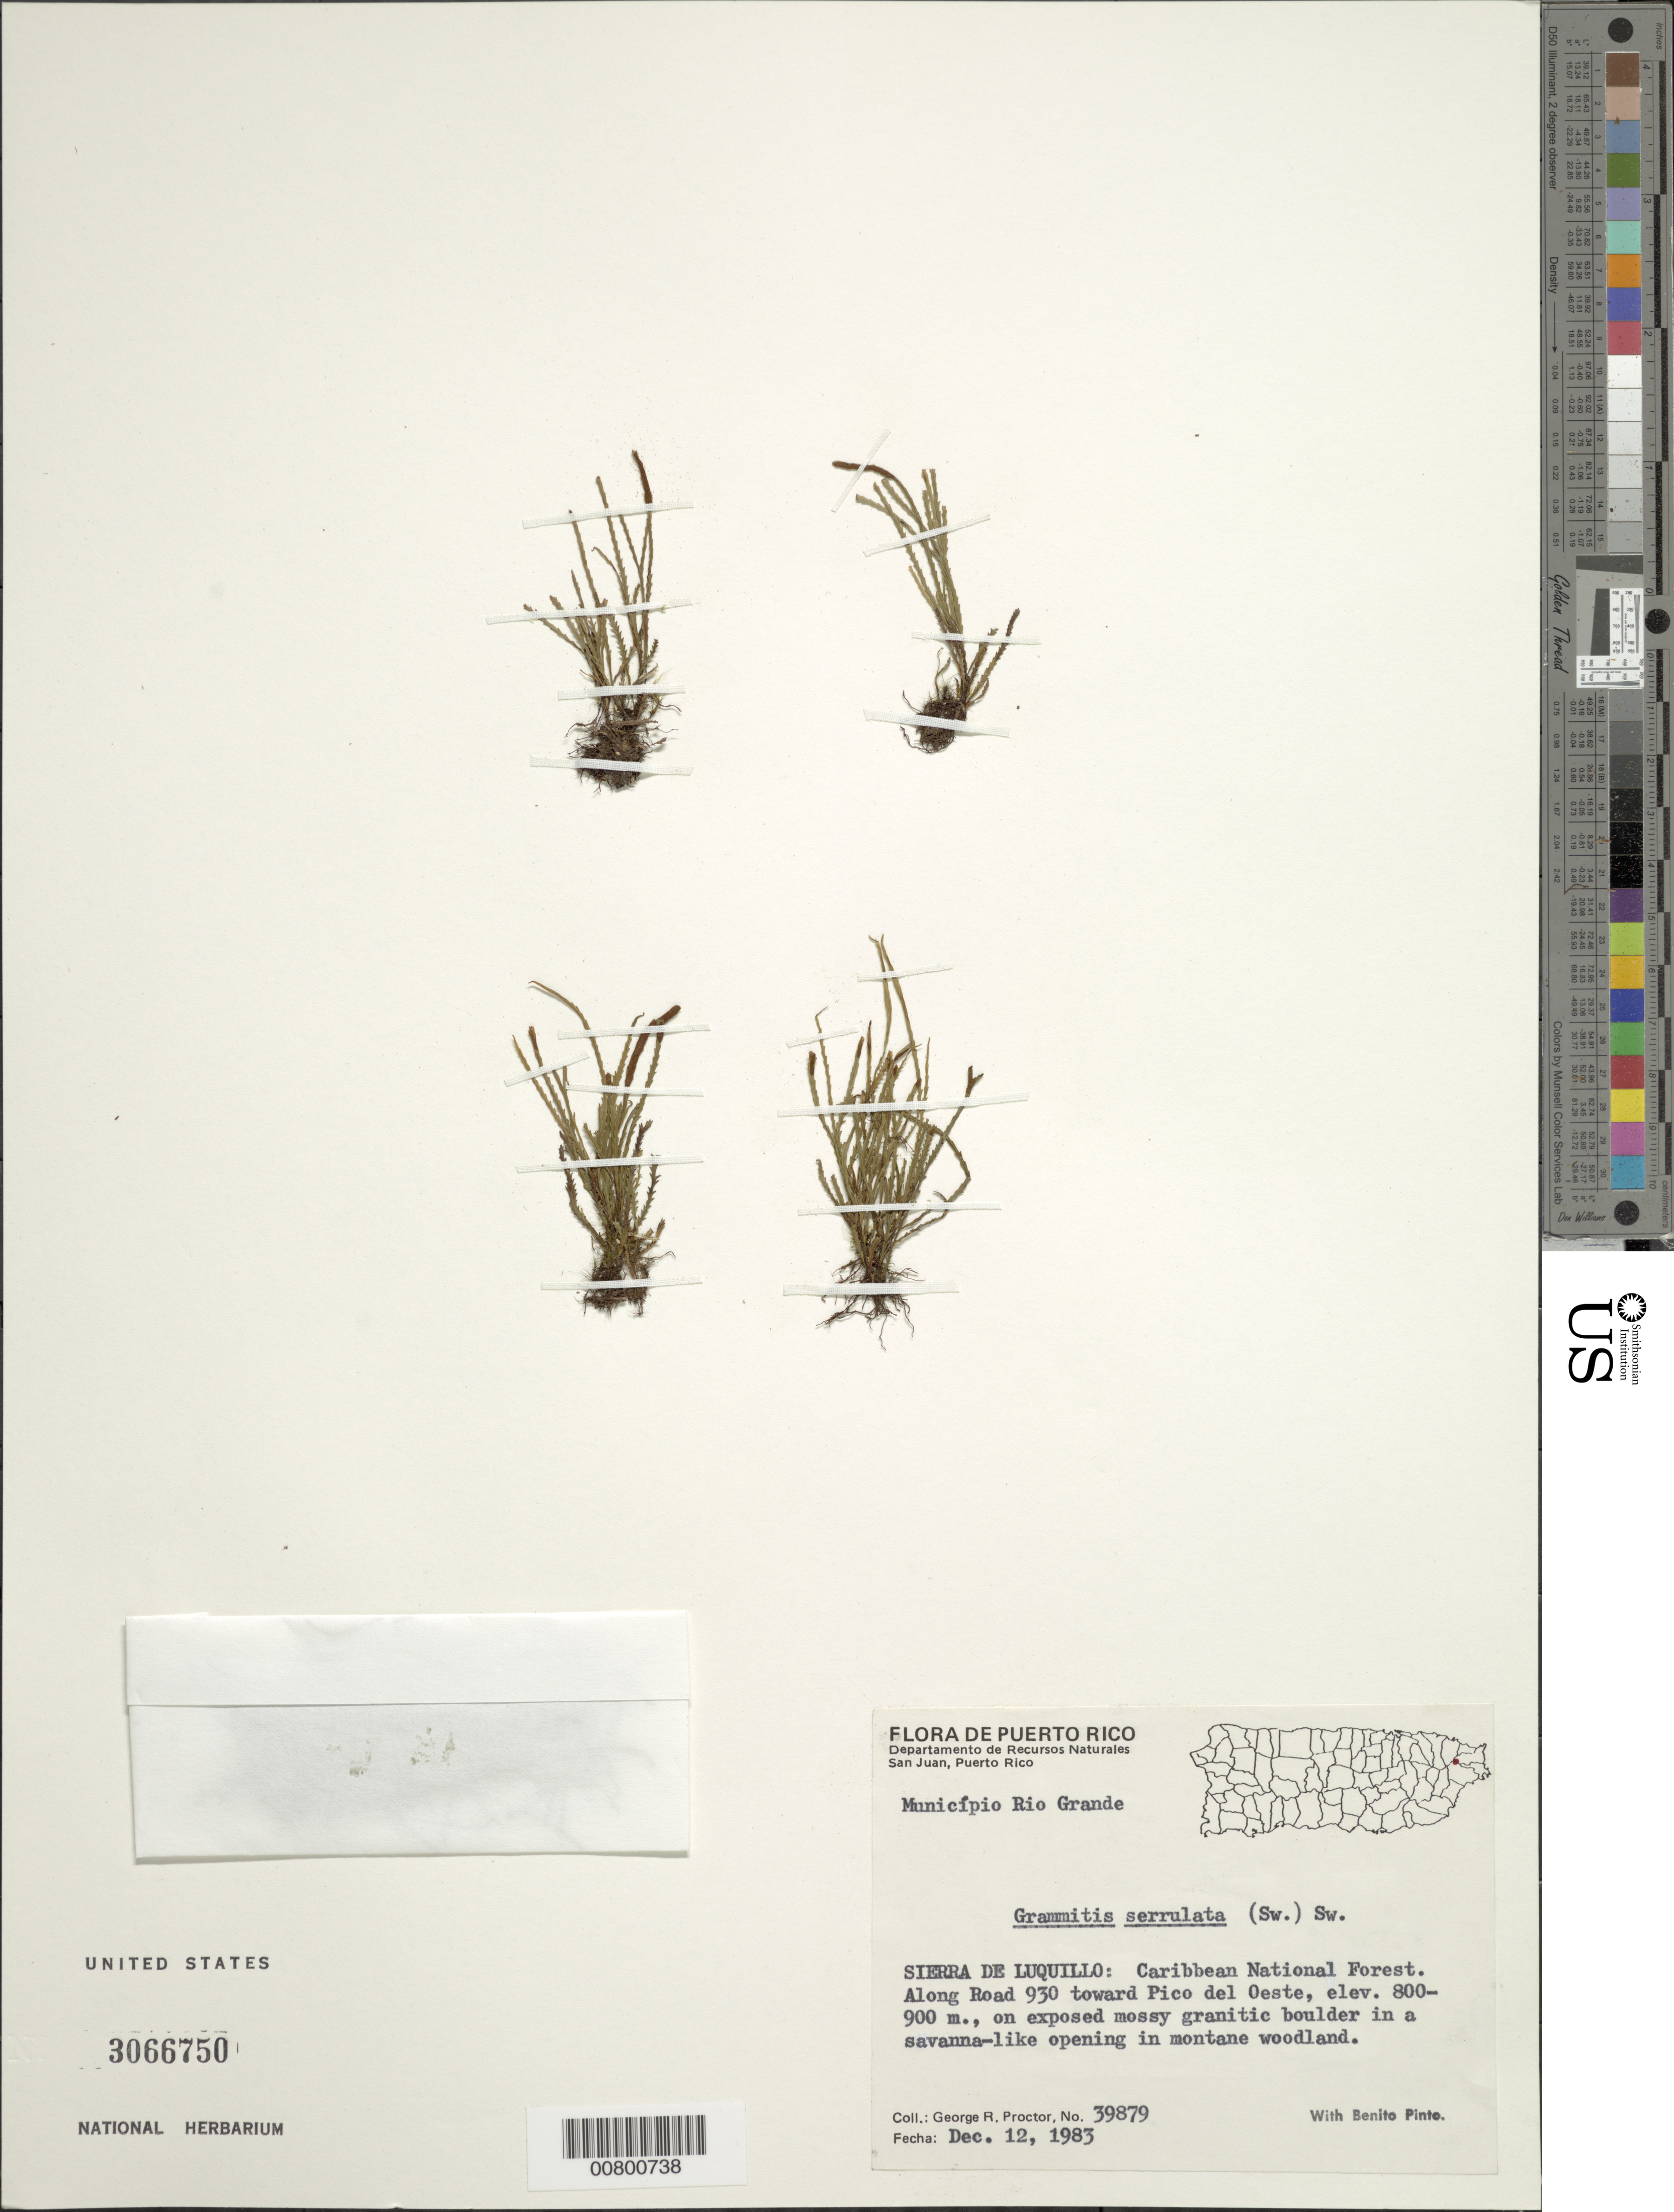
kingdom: Plantae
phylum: Tracheophyta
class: Polypodiopsida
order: Polypodiales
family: Polypodiaceae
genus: Cochlidium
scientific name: Cochlidium serrulatum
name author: (Sw.) L.E. Bishop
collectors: G. R. Proctor & B. Pinto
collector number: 39879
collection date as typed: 12 Dec 1983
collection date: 1983-12-12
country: Puerto Rico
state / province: Río Grande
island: Puerto Rico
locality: Mun. Rio Grande, Sierra de Luquillo, Caribbean National Forest, Road 930 toward Pico del Oest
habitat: Exposed mossy granitic boulder in savanna-like opening in montane woodland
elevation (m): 800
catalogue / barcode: US 3066750